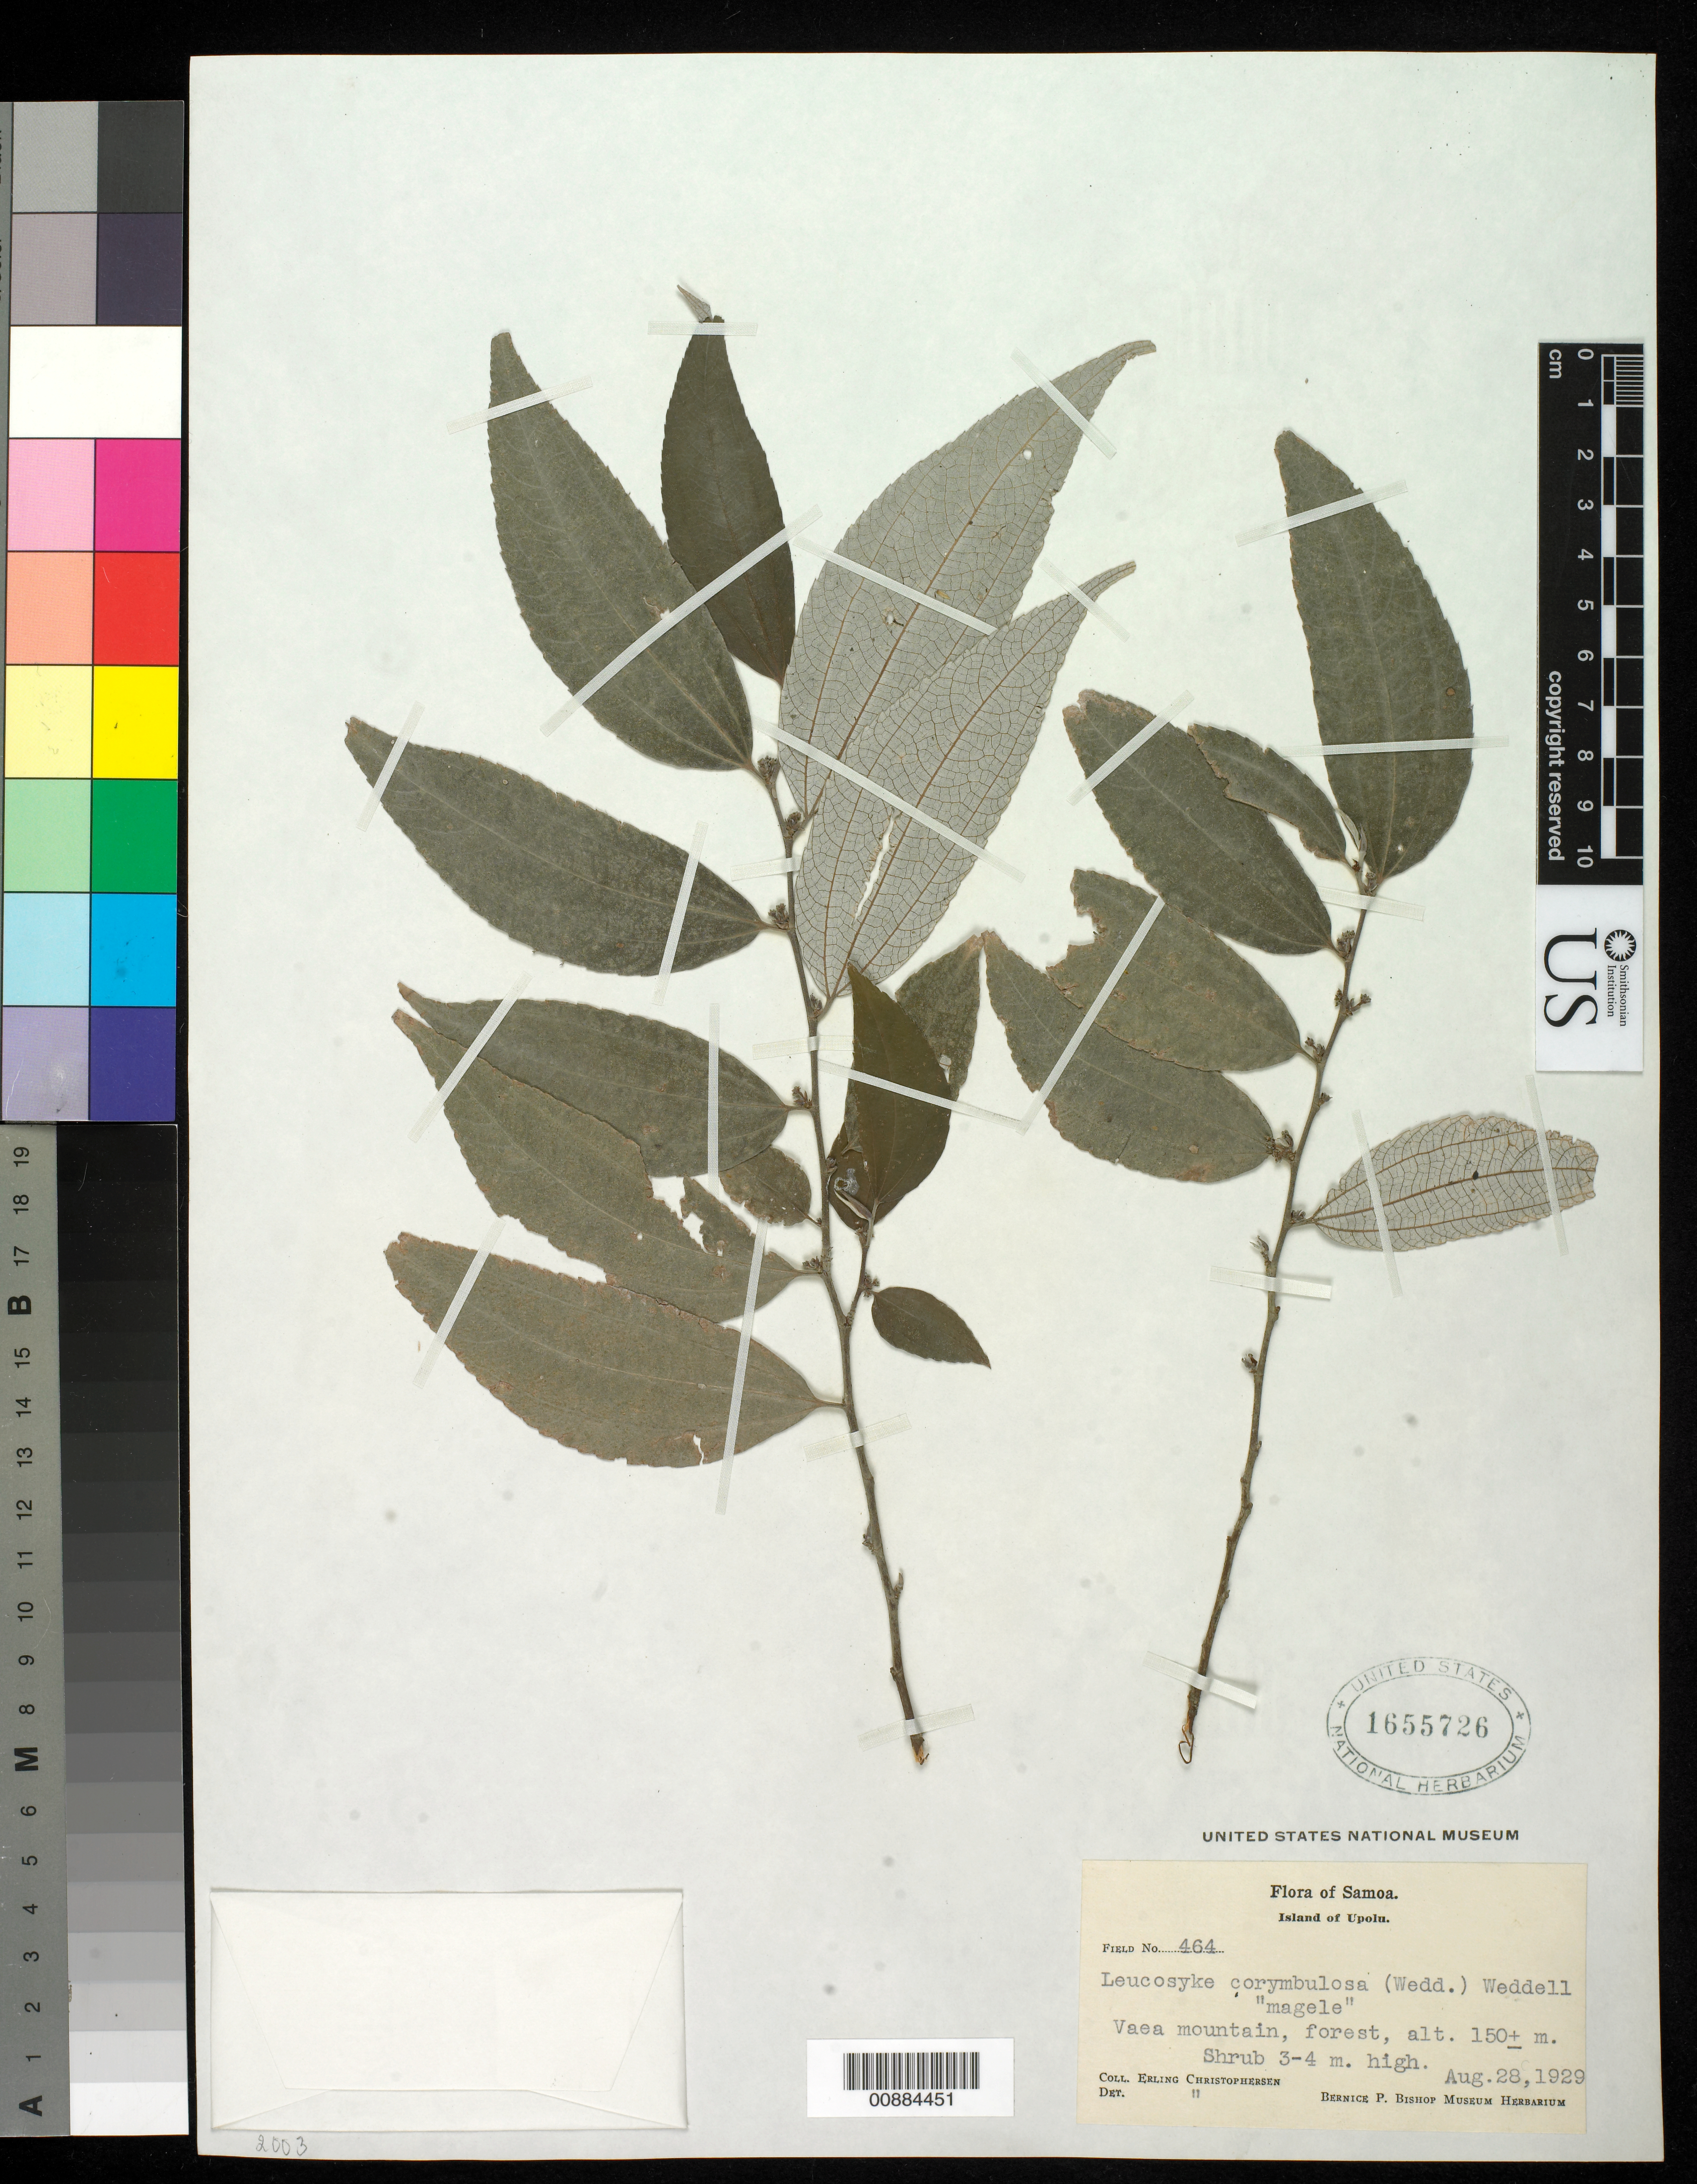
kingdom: Plantae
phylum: Tracheophyta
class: Magnoliopsida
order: Rosales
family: Urticaceae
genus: Leucosyke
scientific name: Leucosyke corymbulosa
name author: (Wedd.) Wedd.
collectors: E. Christophersen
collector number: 464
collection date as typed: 28 Aug 1929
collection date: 1929-08-28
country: Samoa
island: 'Upolu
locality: Vaea mountain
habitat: Forest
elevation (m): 150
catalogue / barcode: US 1655726